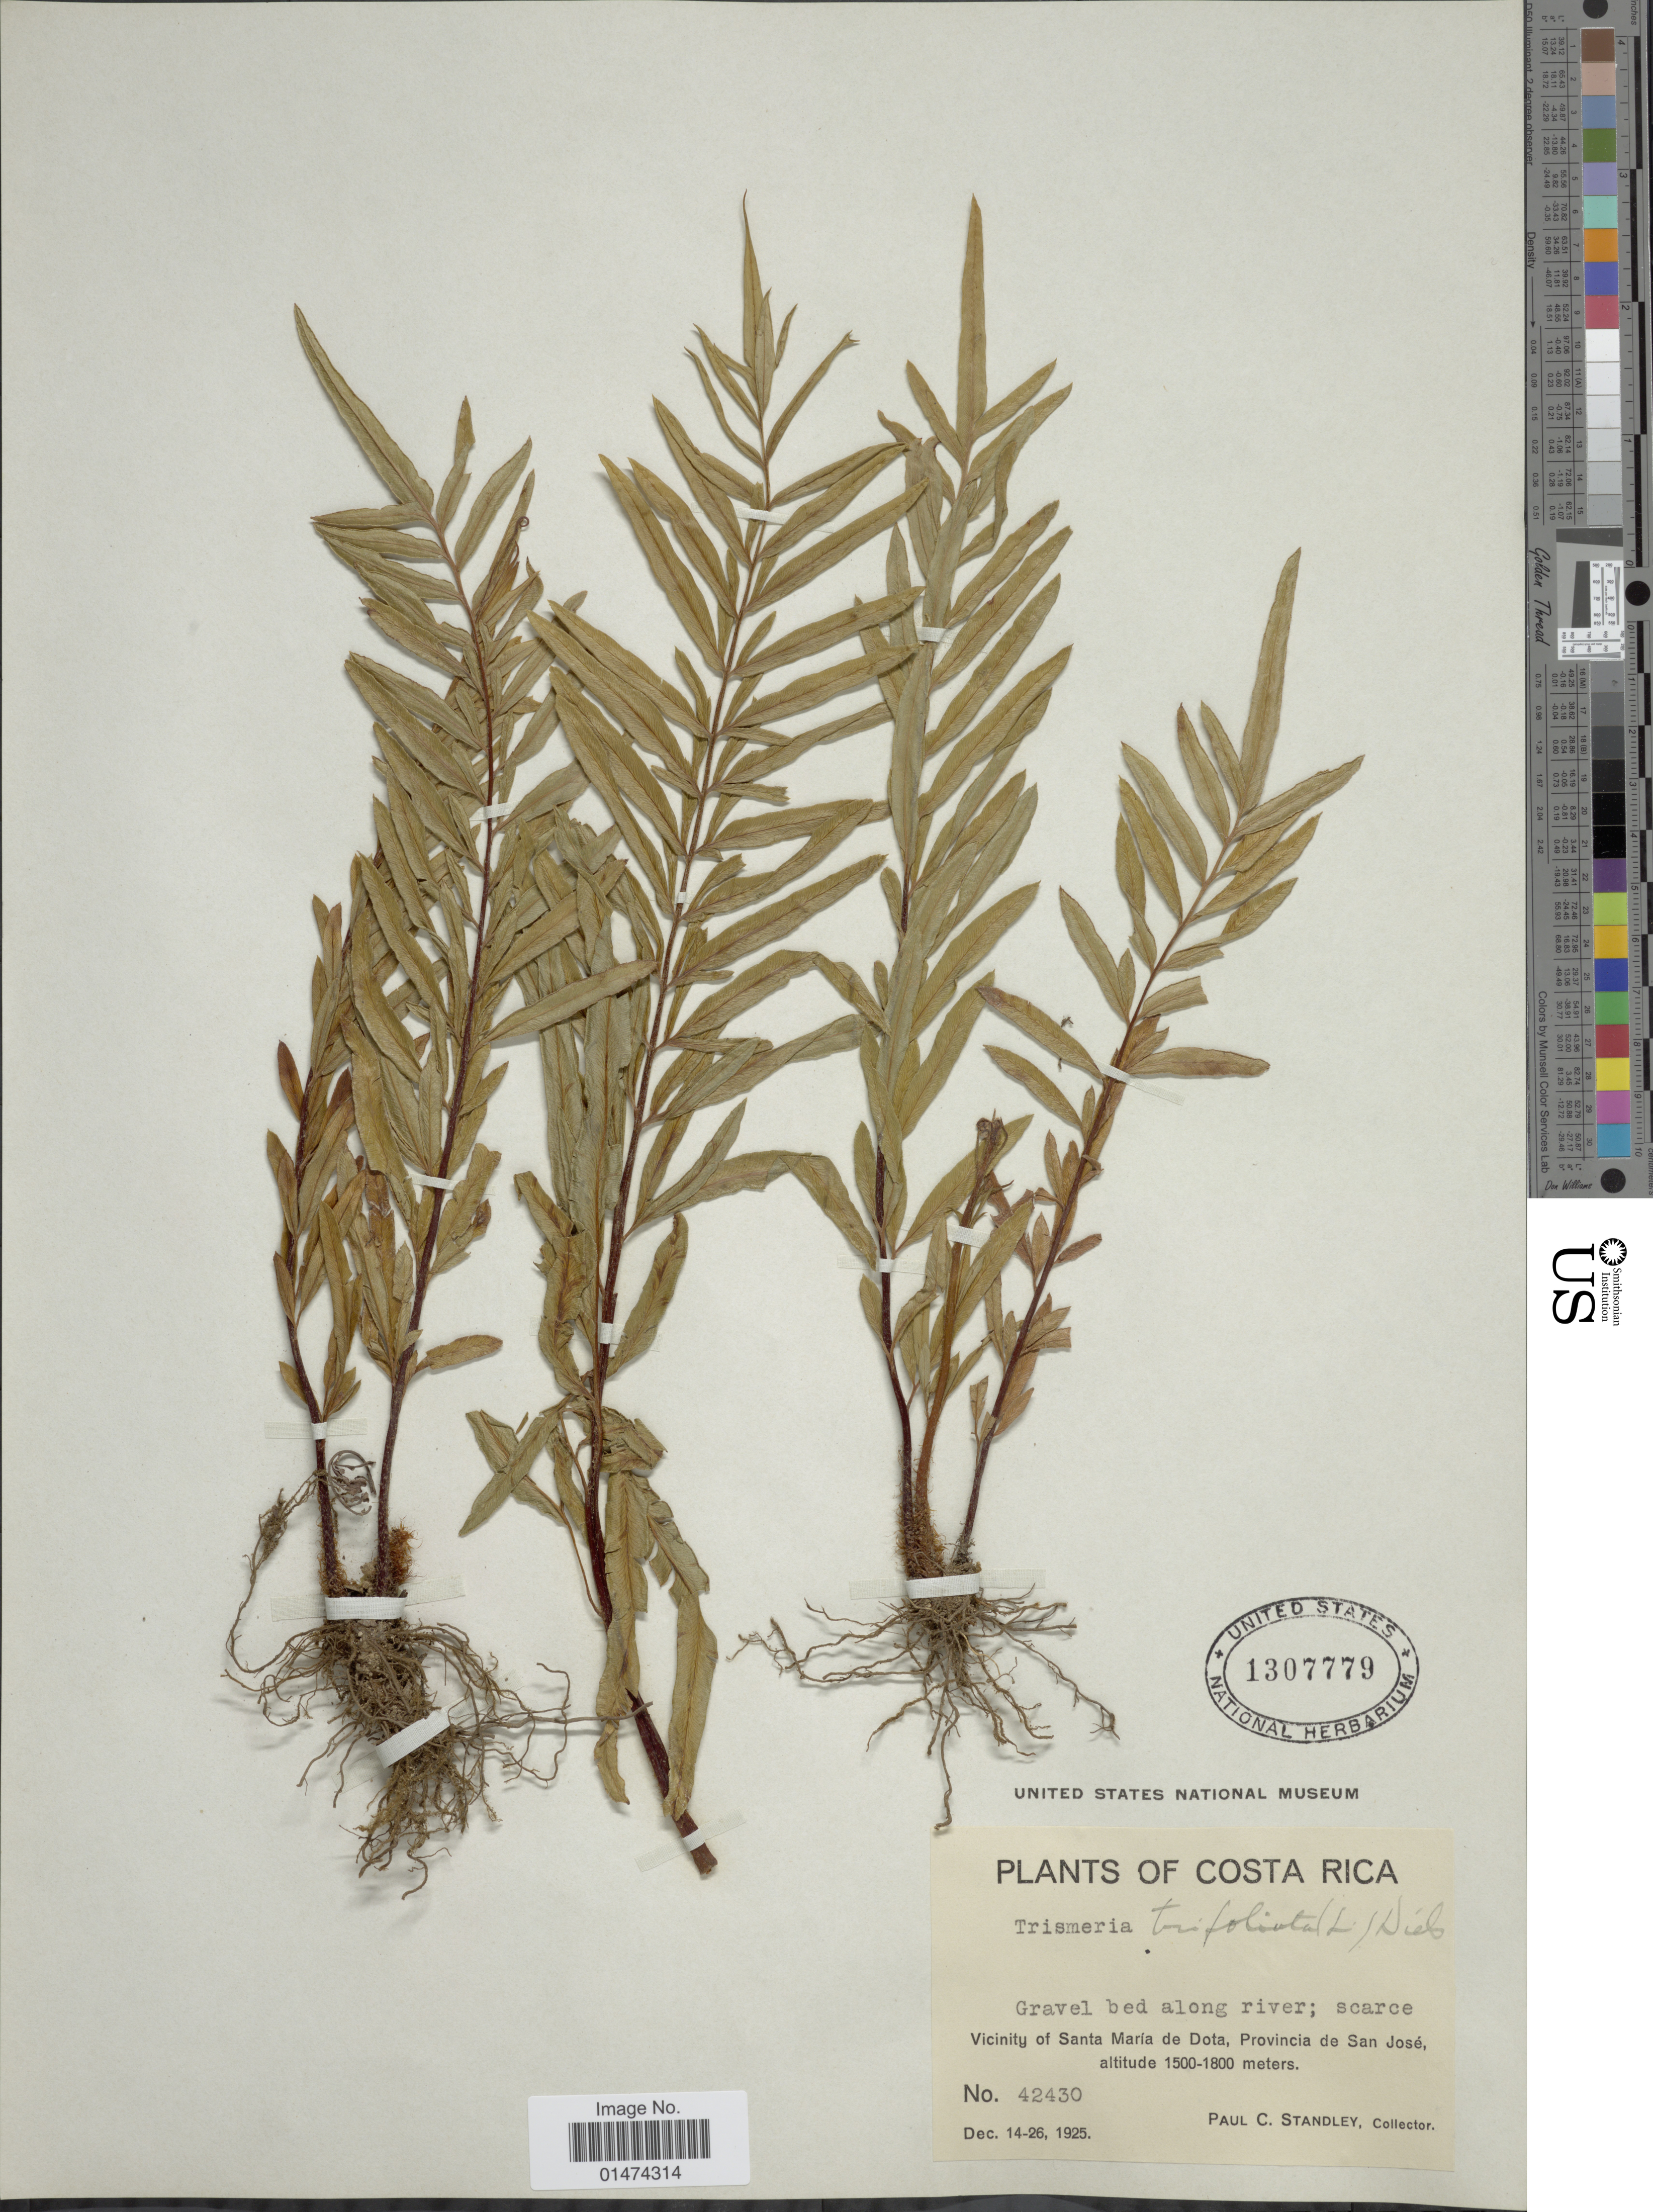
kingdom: Plantae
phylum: Tracheophyta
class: Polypodiopsida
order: Polypodiales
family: Pteridaceae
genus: Pityrogramma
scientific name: Pityrogramma trifoliata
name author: (L.) R.M. Tryon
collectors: P. C. Standley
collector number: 42430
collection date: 1925-12-14/1925-12-26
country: Costa Rica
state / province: San José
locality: Vicinity of Santa Maria de Dota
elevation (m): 1500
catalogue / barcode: US 1307779